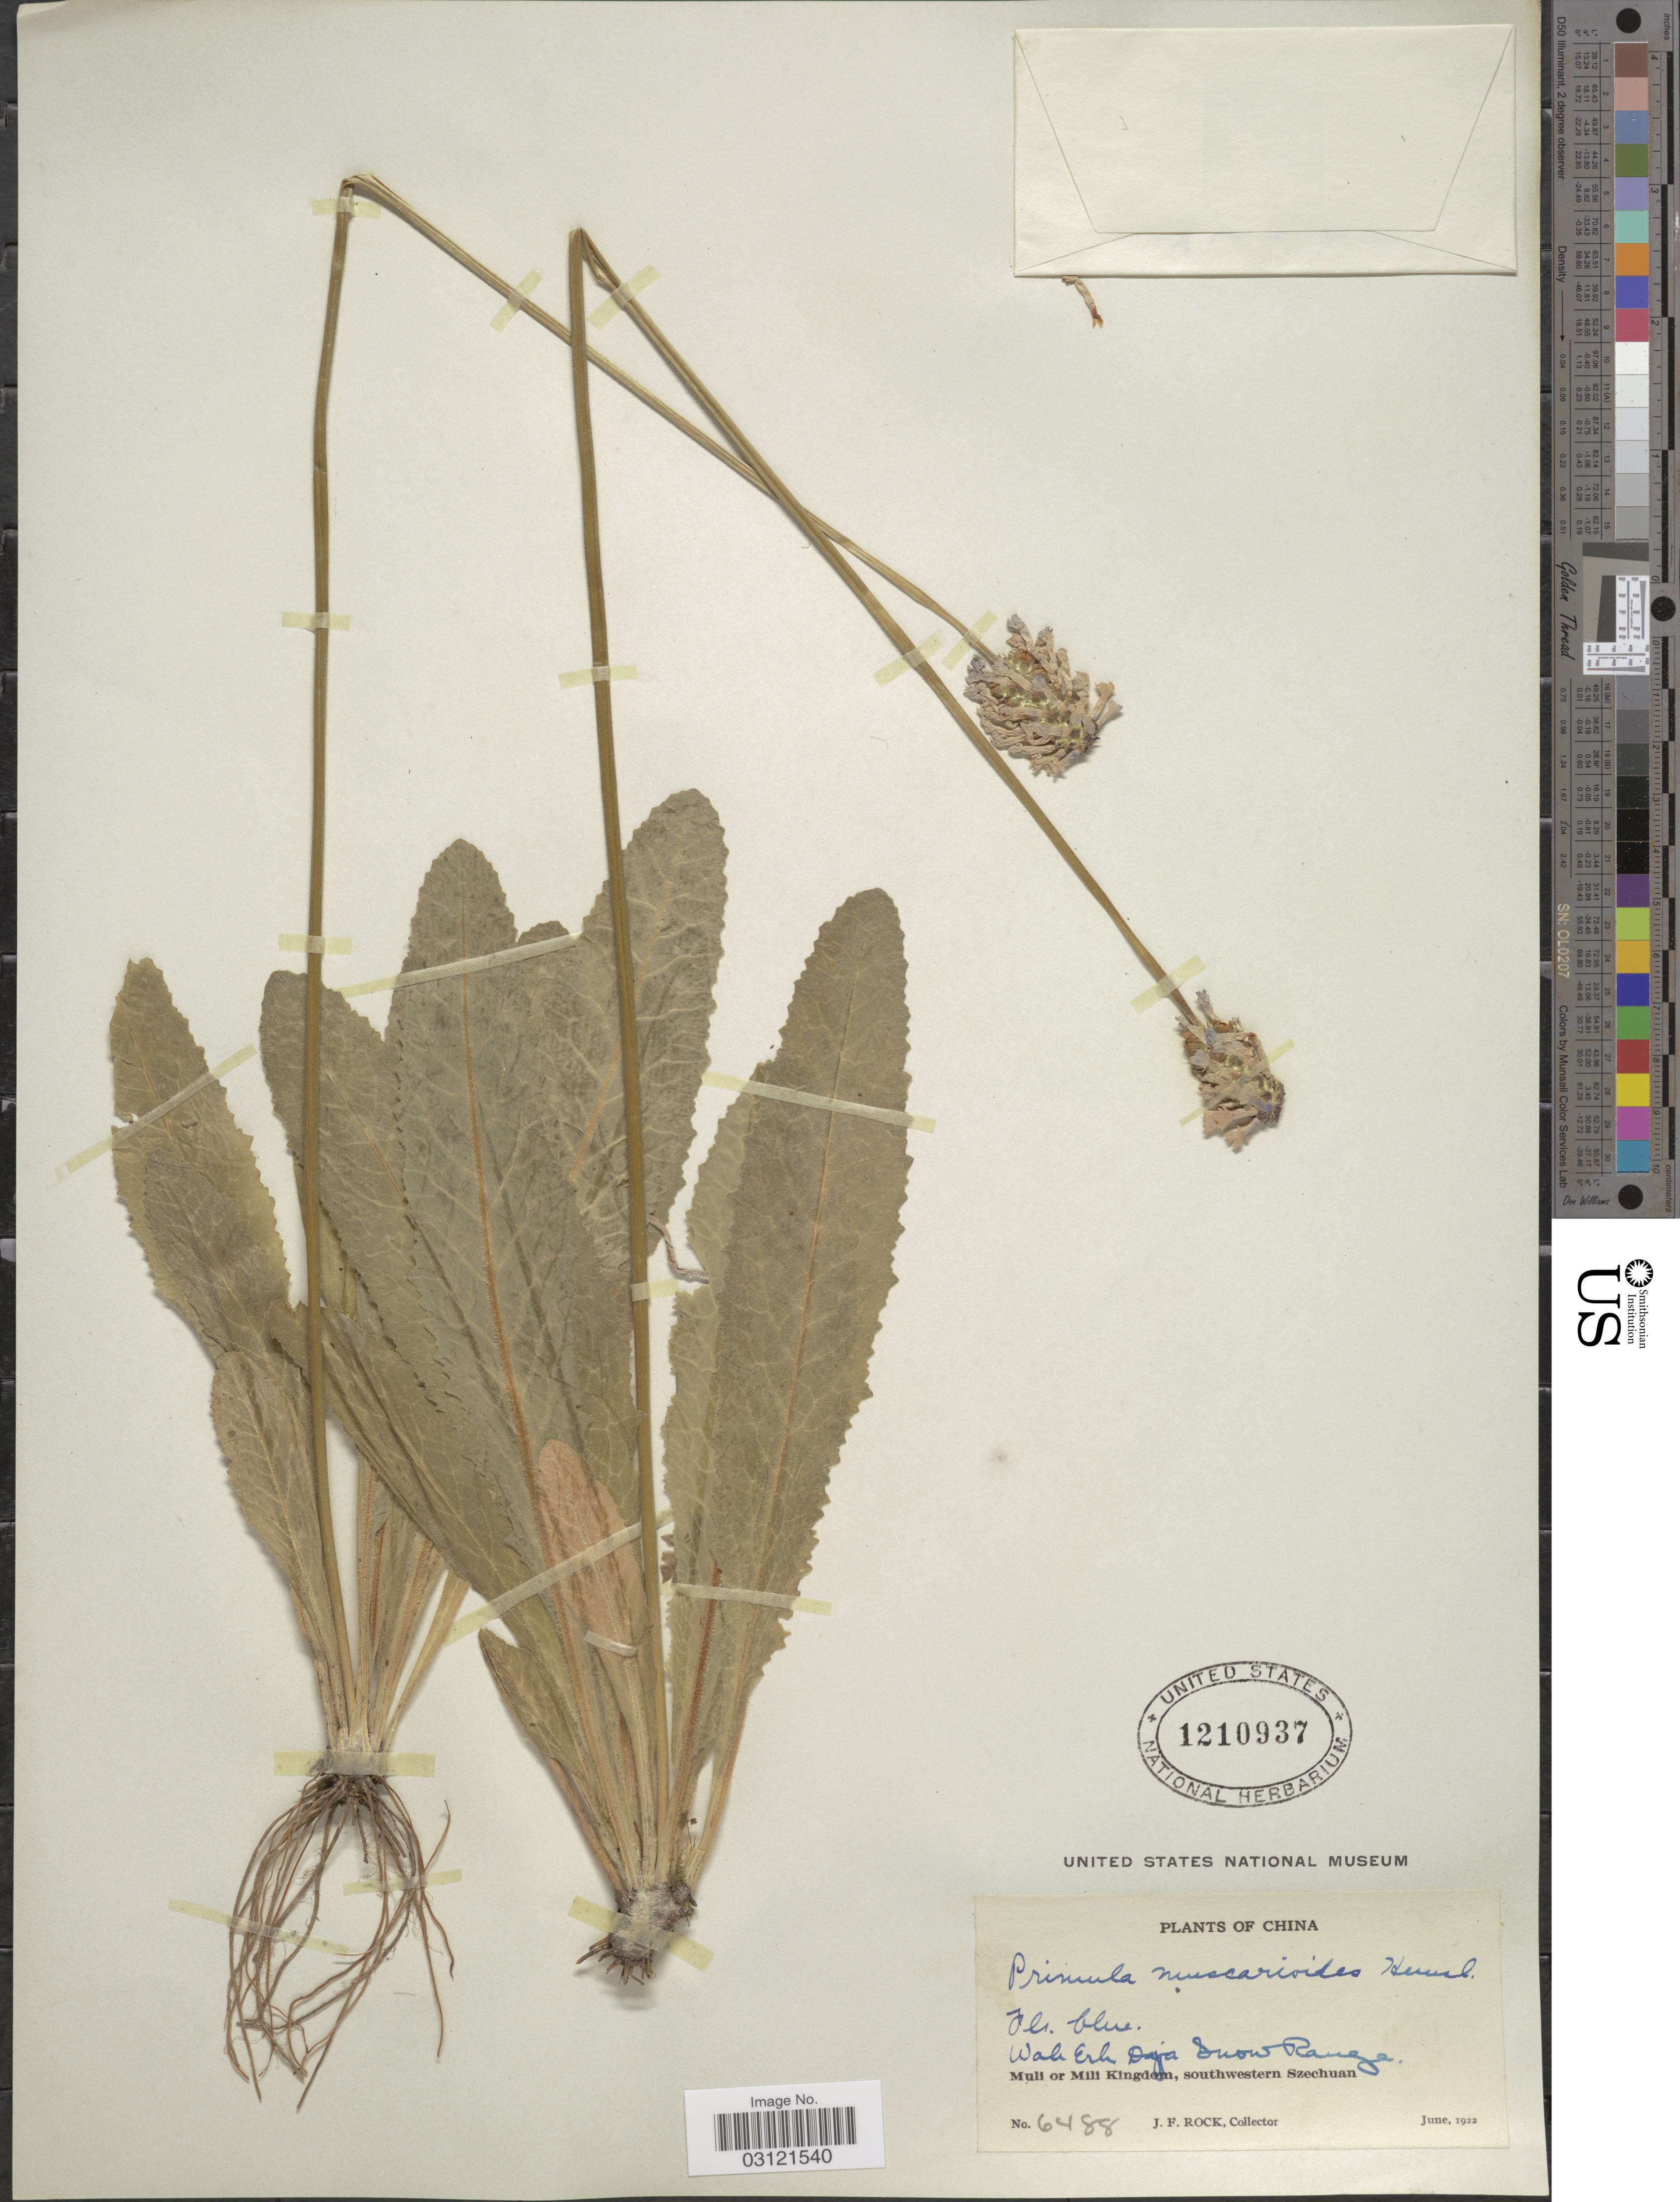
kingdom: Plantae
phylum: Tracheophyta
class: Magnoliopsida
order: Ericales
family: Primulaceae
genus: Primula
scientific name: Primula muscarioides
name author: Hemsl.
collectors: J. Rock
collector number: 6488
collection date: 1922-06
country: China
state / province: Sichuan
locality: Wah Erh Dja Snow Range. Muli or Mili Kingdom, southwestern Szechuan.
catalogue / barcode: US 1210937